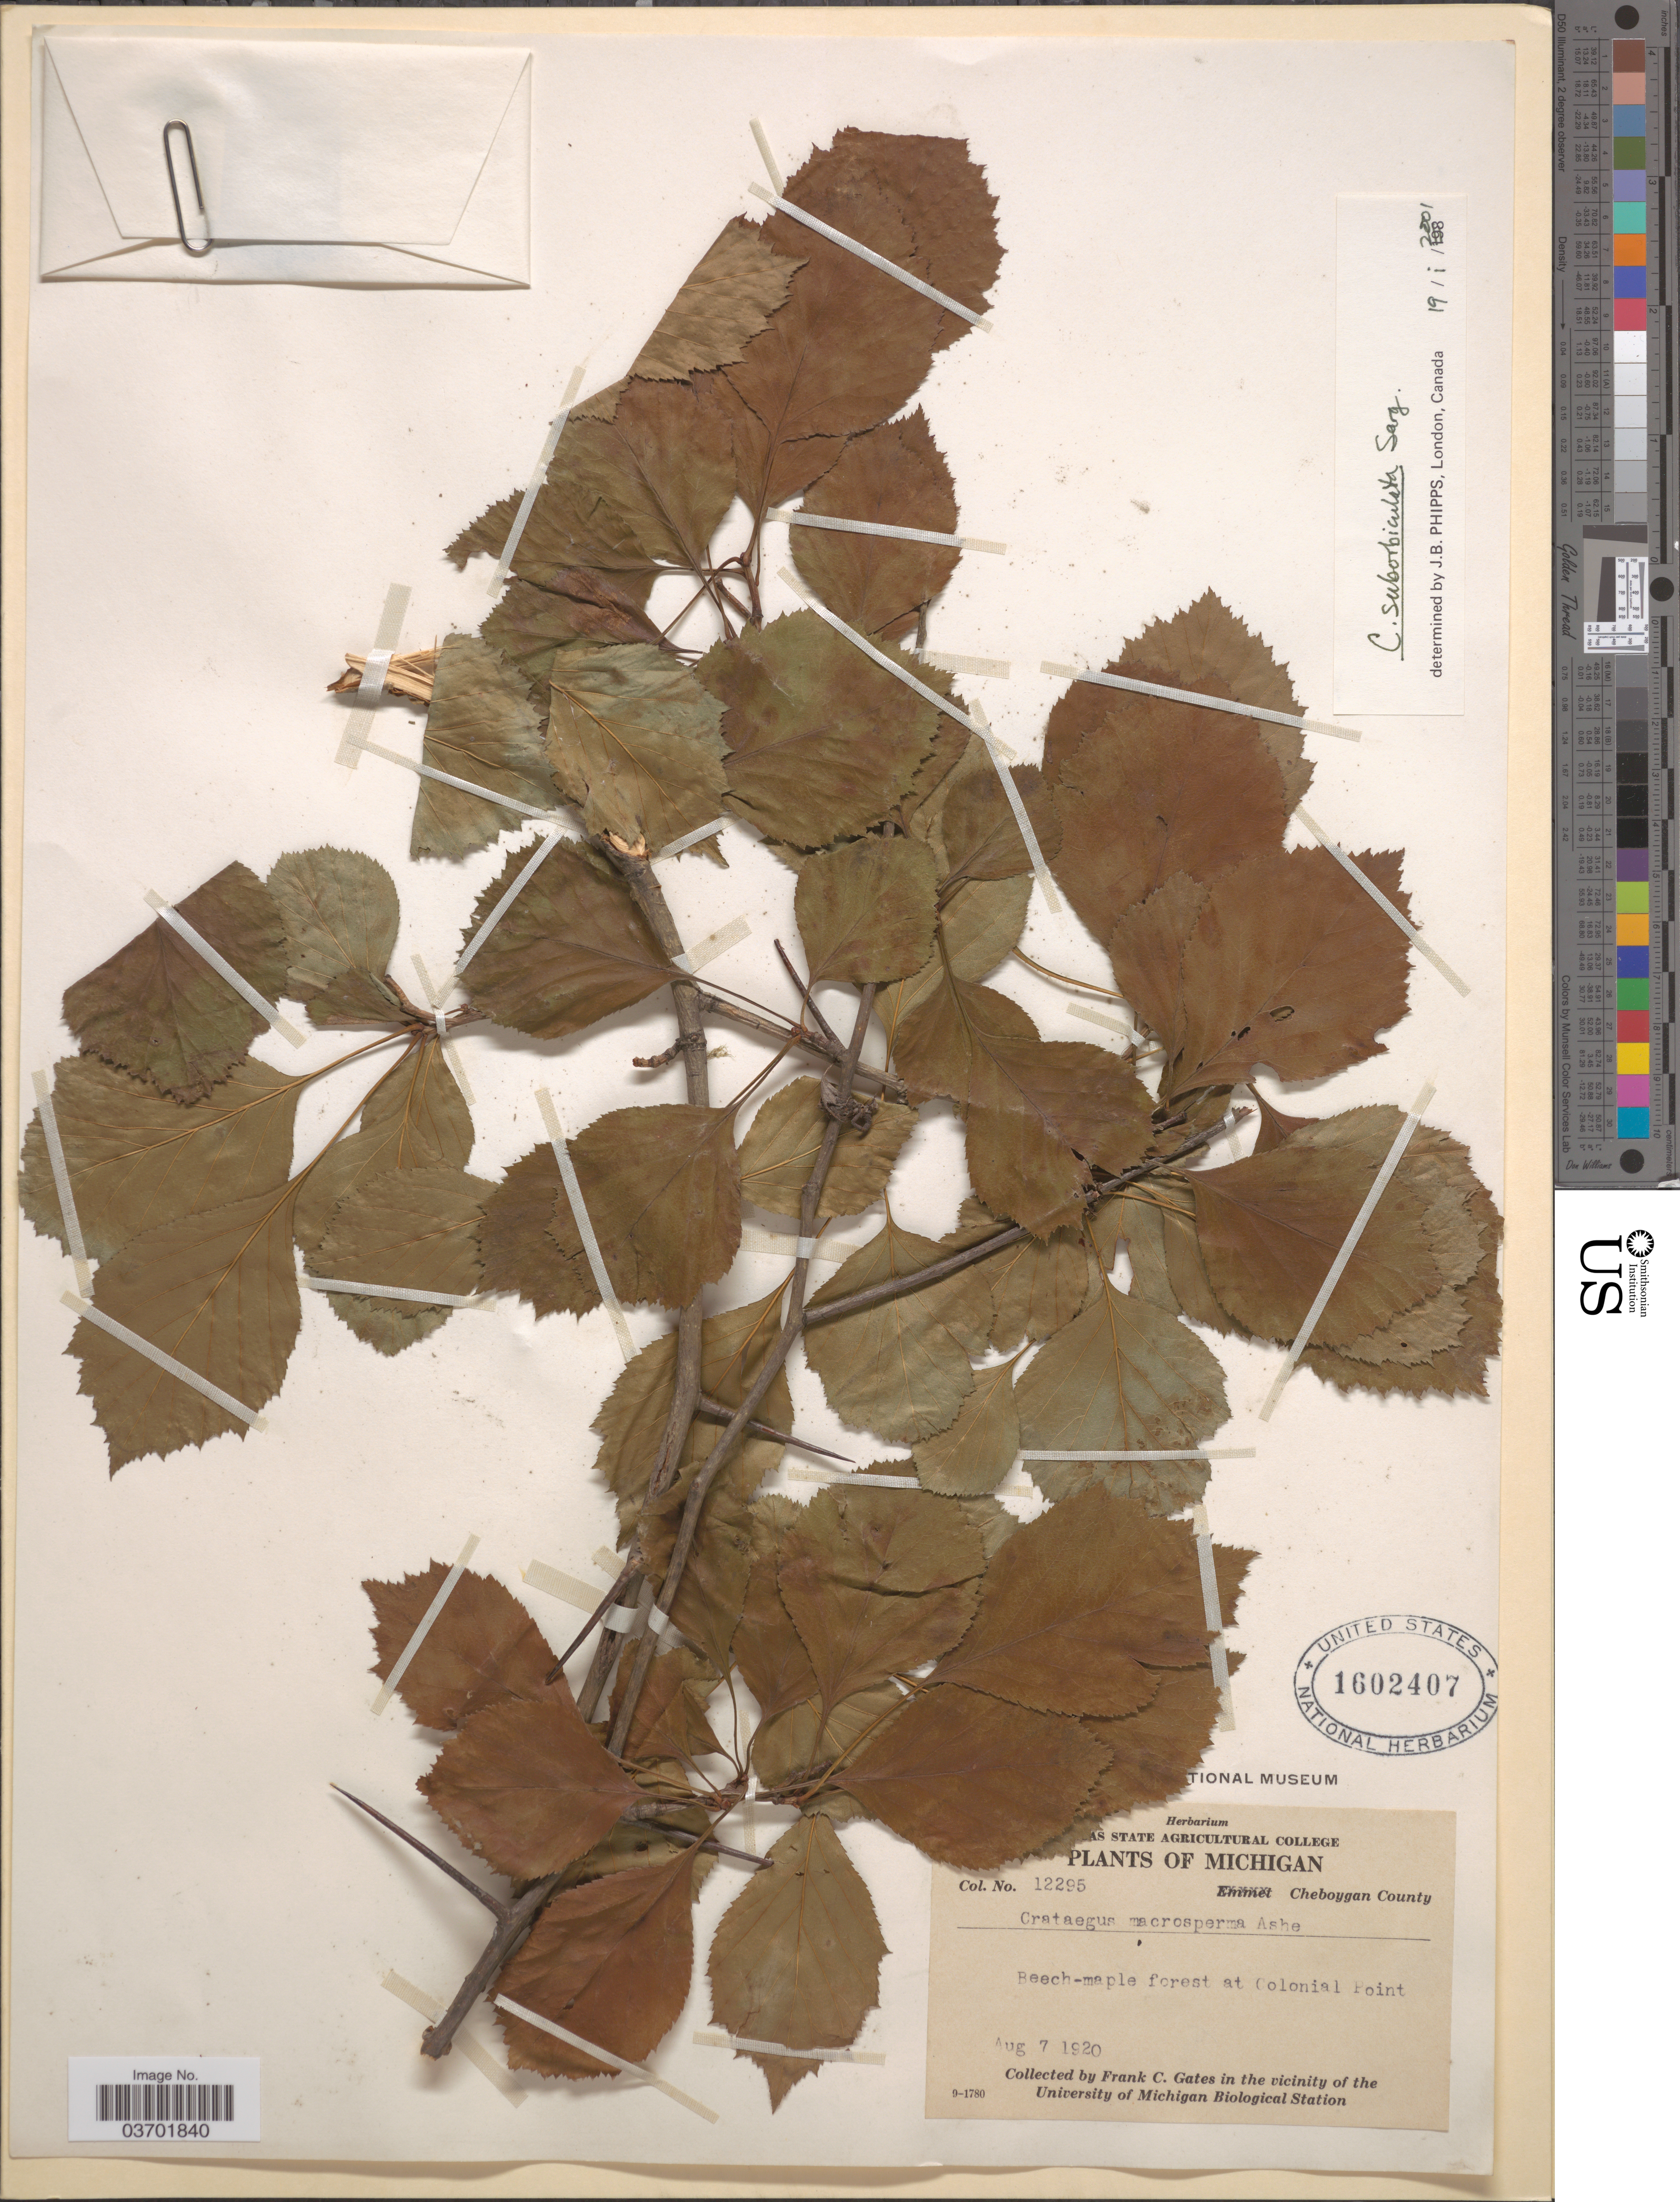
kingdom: Plantae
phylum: Tracheophyta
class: Magnoliopsida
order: Rosales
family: Rosaceae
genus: Crataegus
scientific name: Crataegus suborbiculata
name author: Sarg.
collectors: F. C. Gates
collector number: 12295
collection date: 1920-08-07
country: United States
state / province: Michigan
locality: Cheboygan County. Beech-maple forest at Colonial Point. Vicinity of the University of Michigan Biological Station.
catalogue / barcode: US 1602407